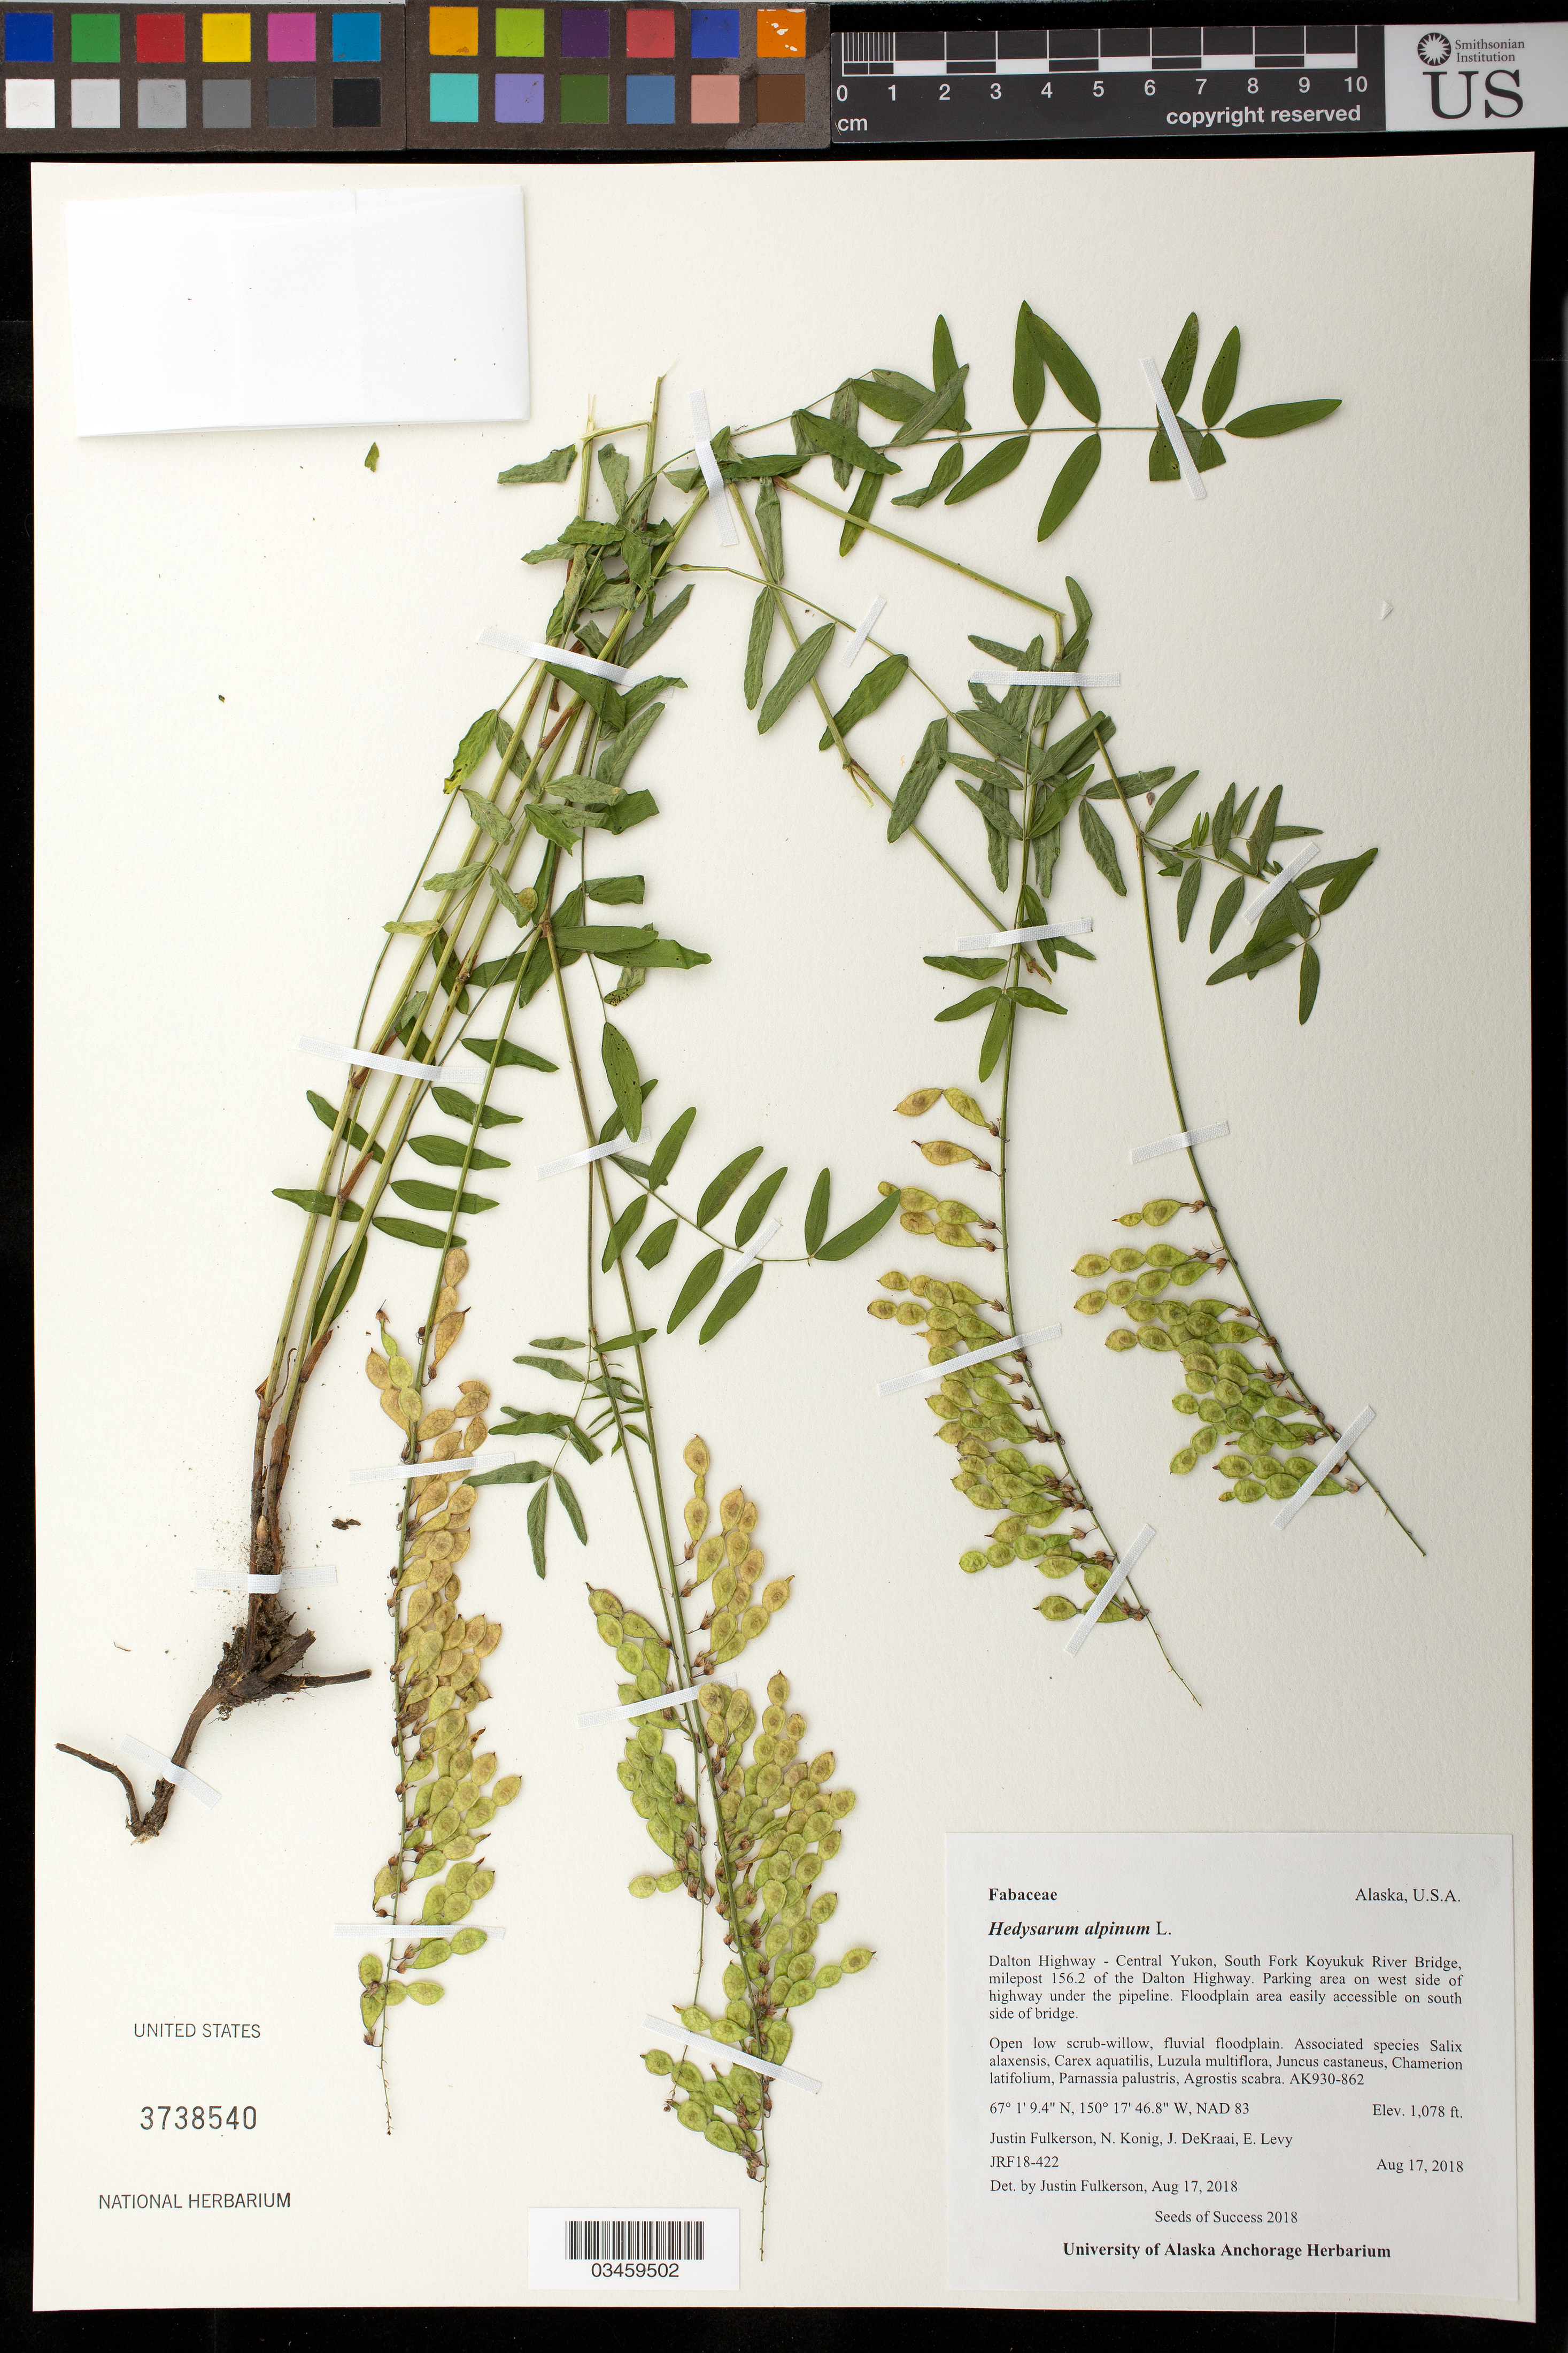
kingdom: Plantae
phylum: Tracheophyta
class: Magnoliopsida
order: Fabales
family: Fabaceae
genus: Hedysarum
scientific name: Hedysarum alpinum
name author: L.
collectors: J. Fulkerson, N. Konig, E. Levy & J. Dekraai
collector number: JRF18-422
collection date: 2018-08-17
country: United States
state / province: Alaska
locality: Dalton Hwy- Central Yukon, S Fork Koyukuk River Bridge, milepost 156.2 of the Dalton Hwy, parking area on W side of Hwy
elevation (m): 329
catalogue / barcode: US 3738540